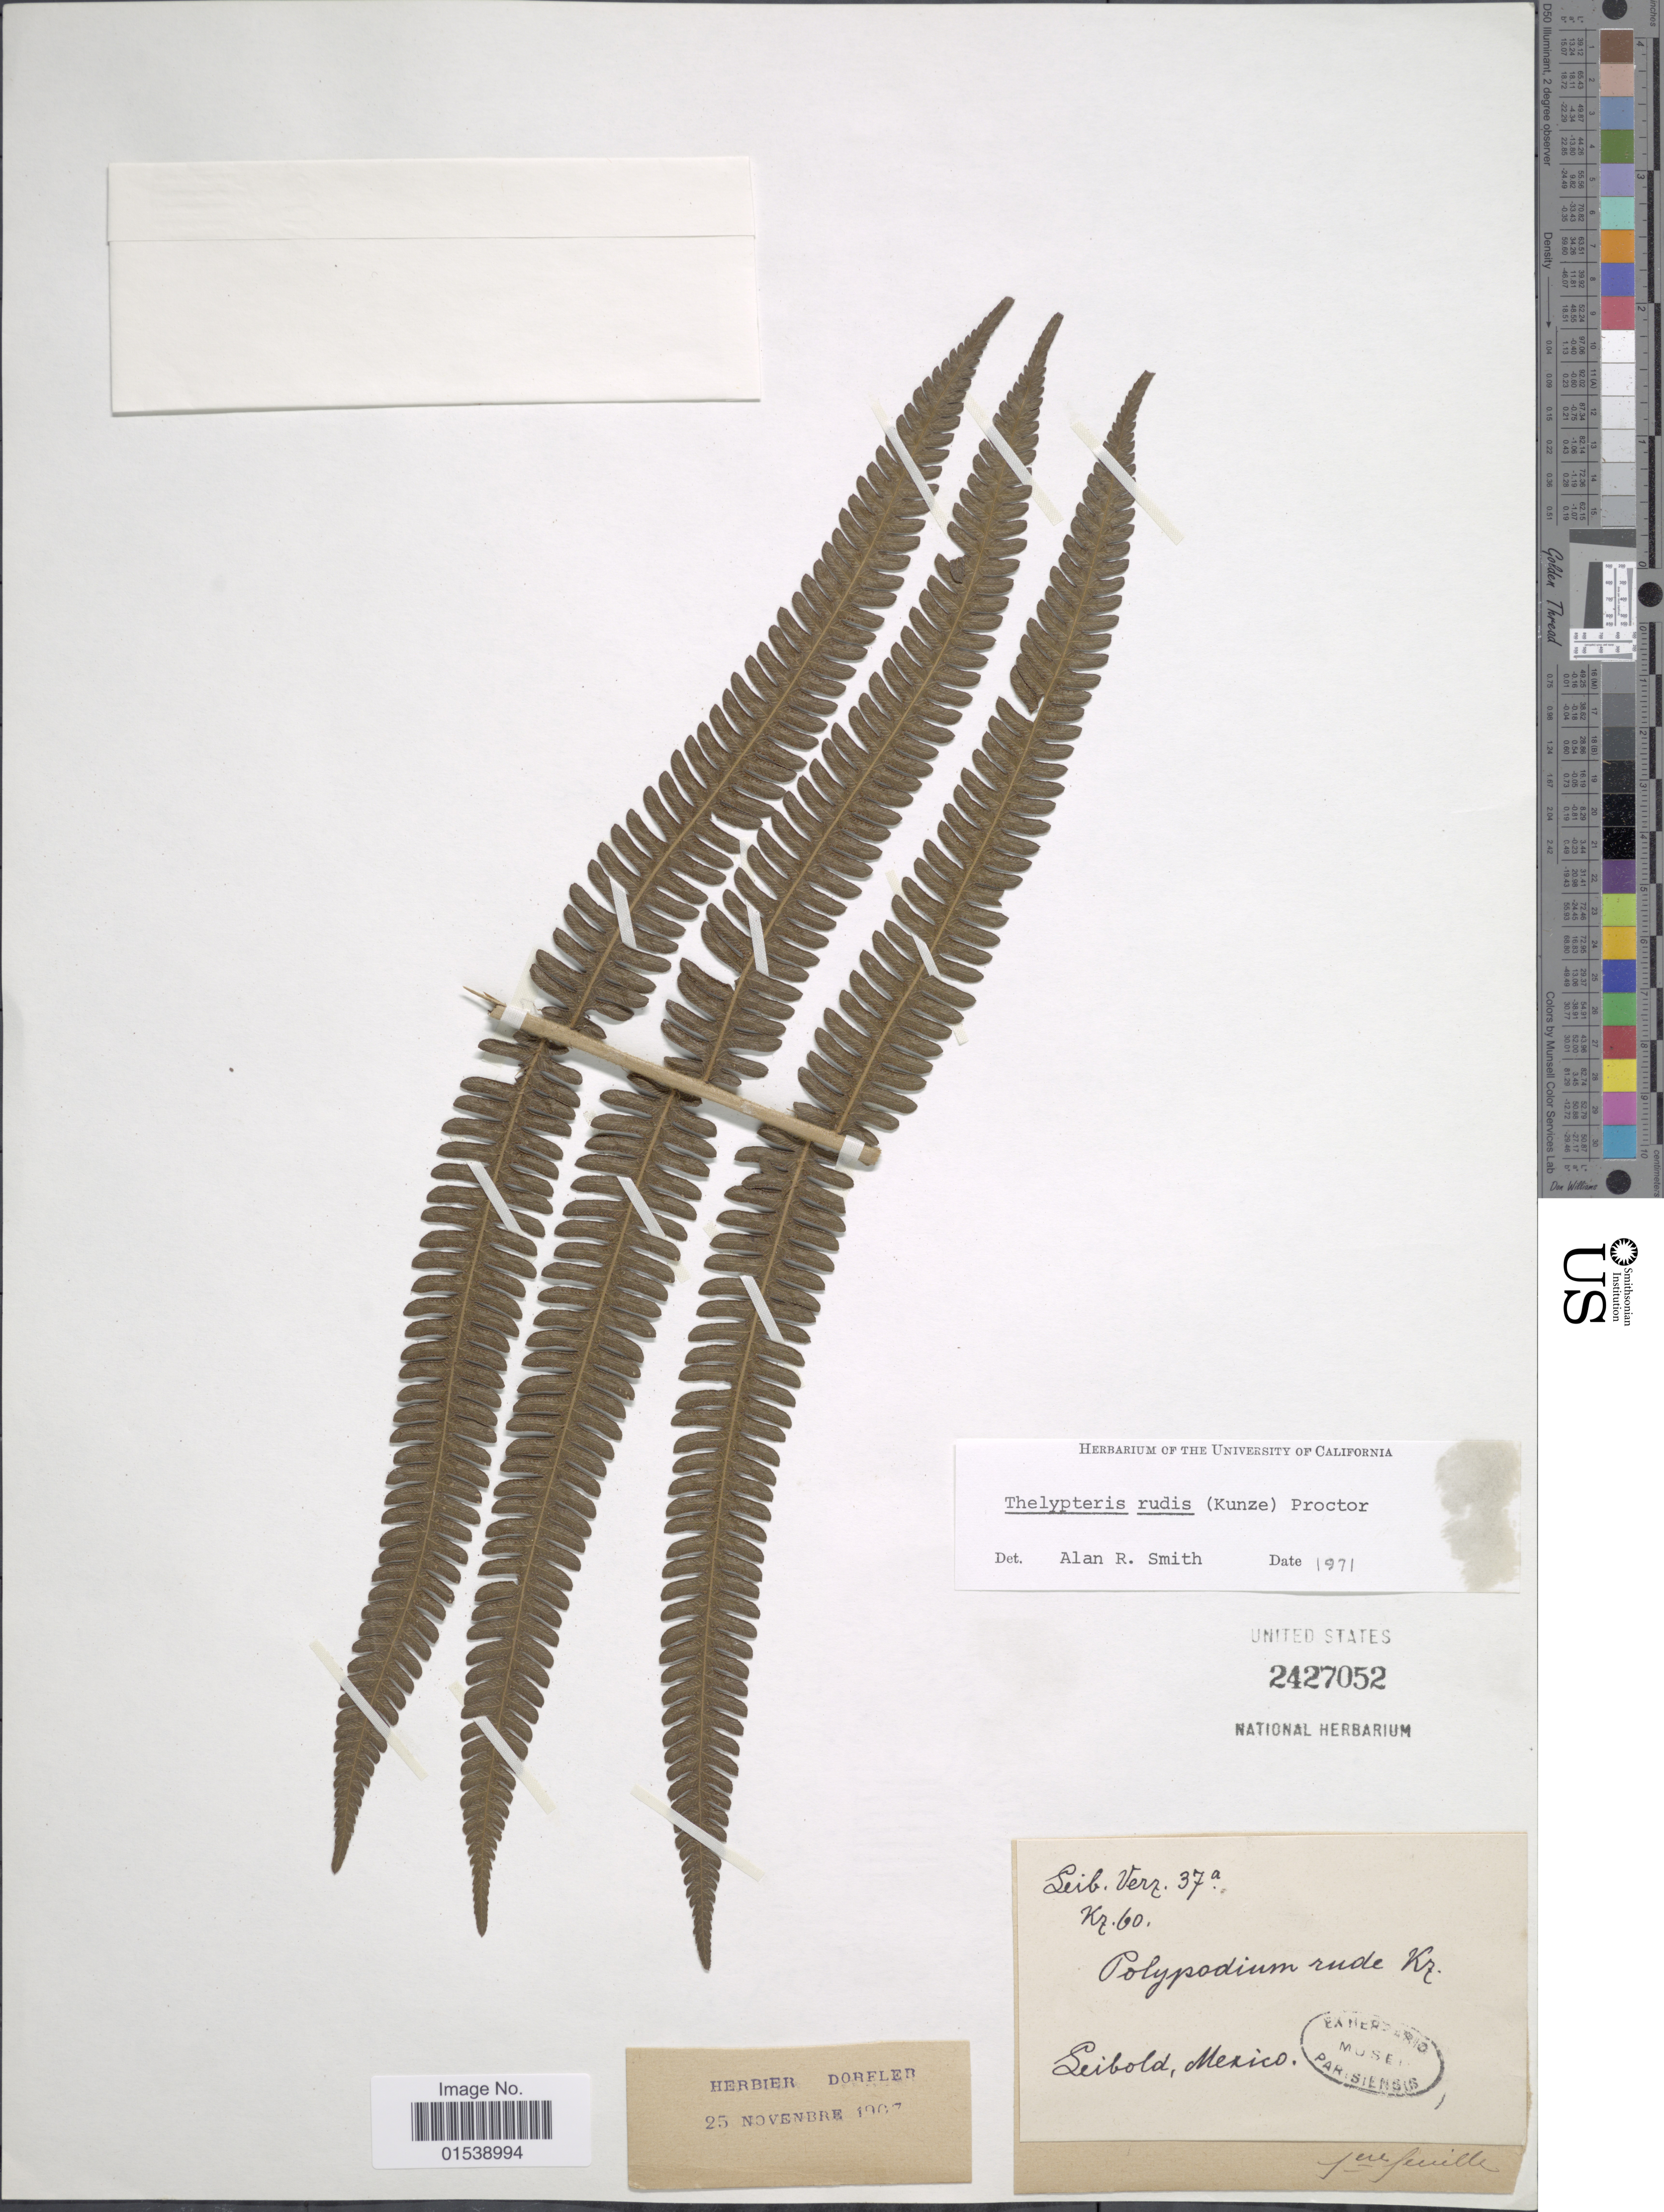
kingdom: Plantae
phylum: Tracheophyta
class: Polypodiopsida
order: Polypodiales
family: Thelypteridaceae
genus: Amauropelta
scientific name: Amauropelta rudis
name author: (Kunze) Pic. Serm.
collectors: -. Leibold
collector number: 37a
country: Mexico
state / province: Veracruz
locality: Verc. [interpreted]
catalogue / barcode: US 2427052